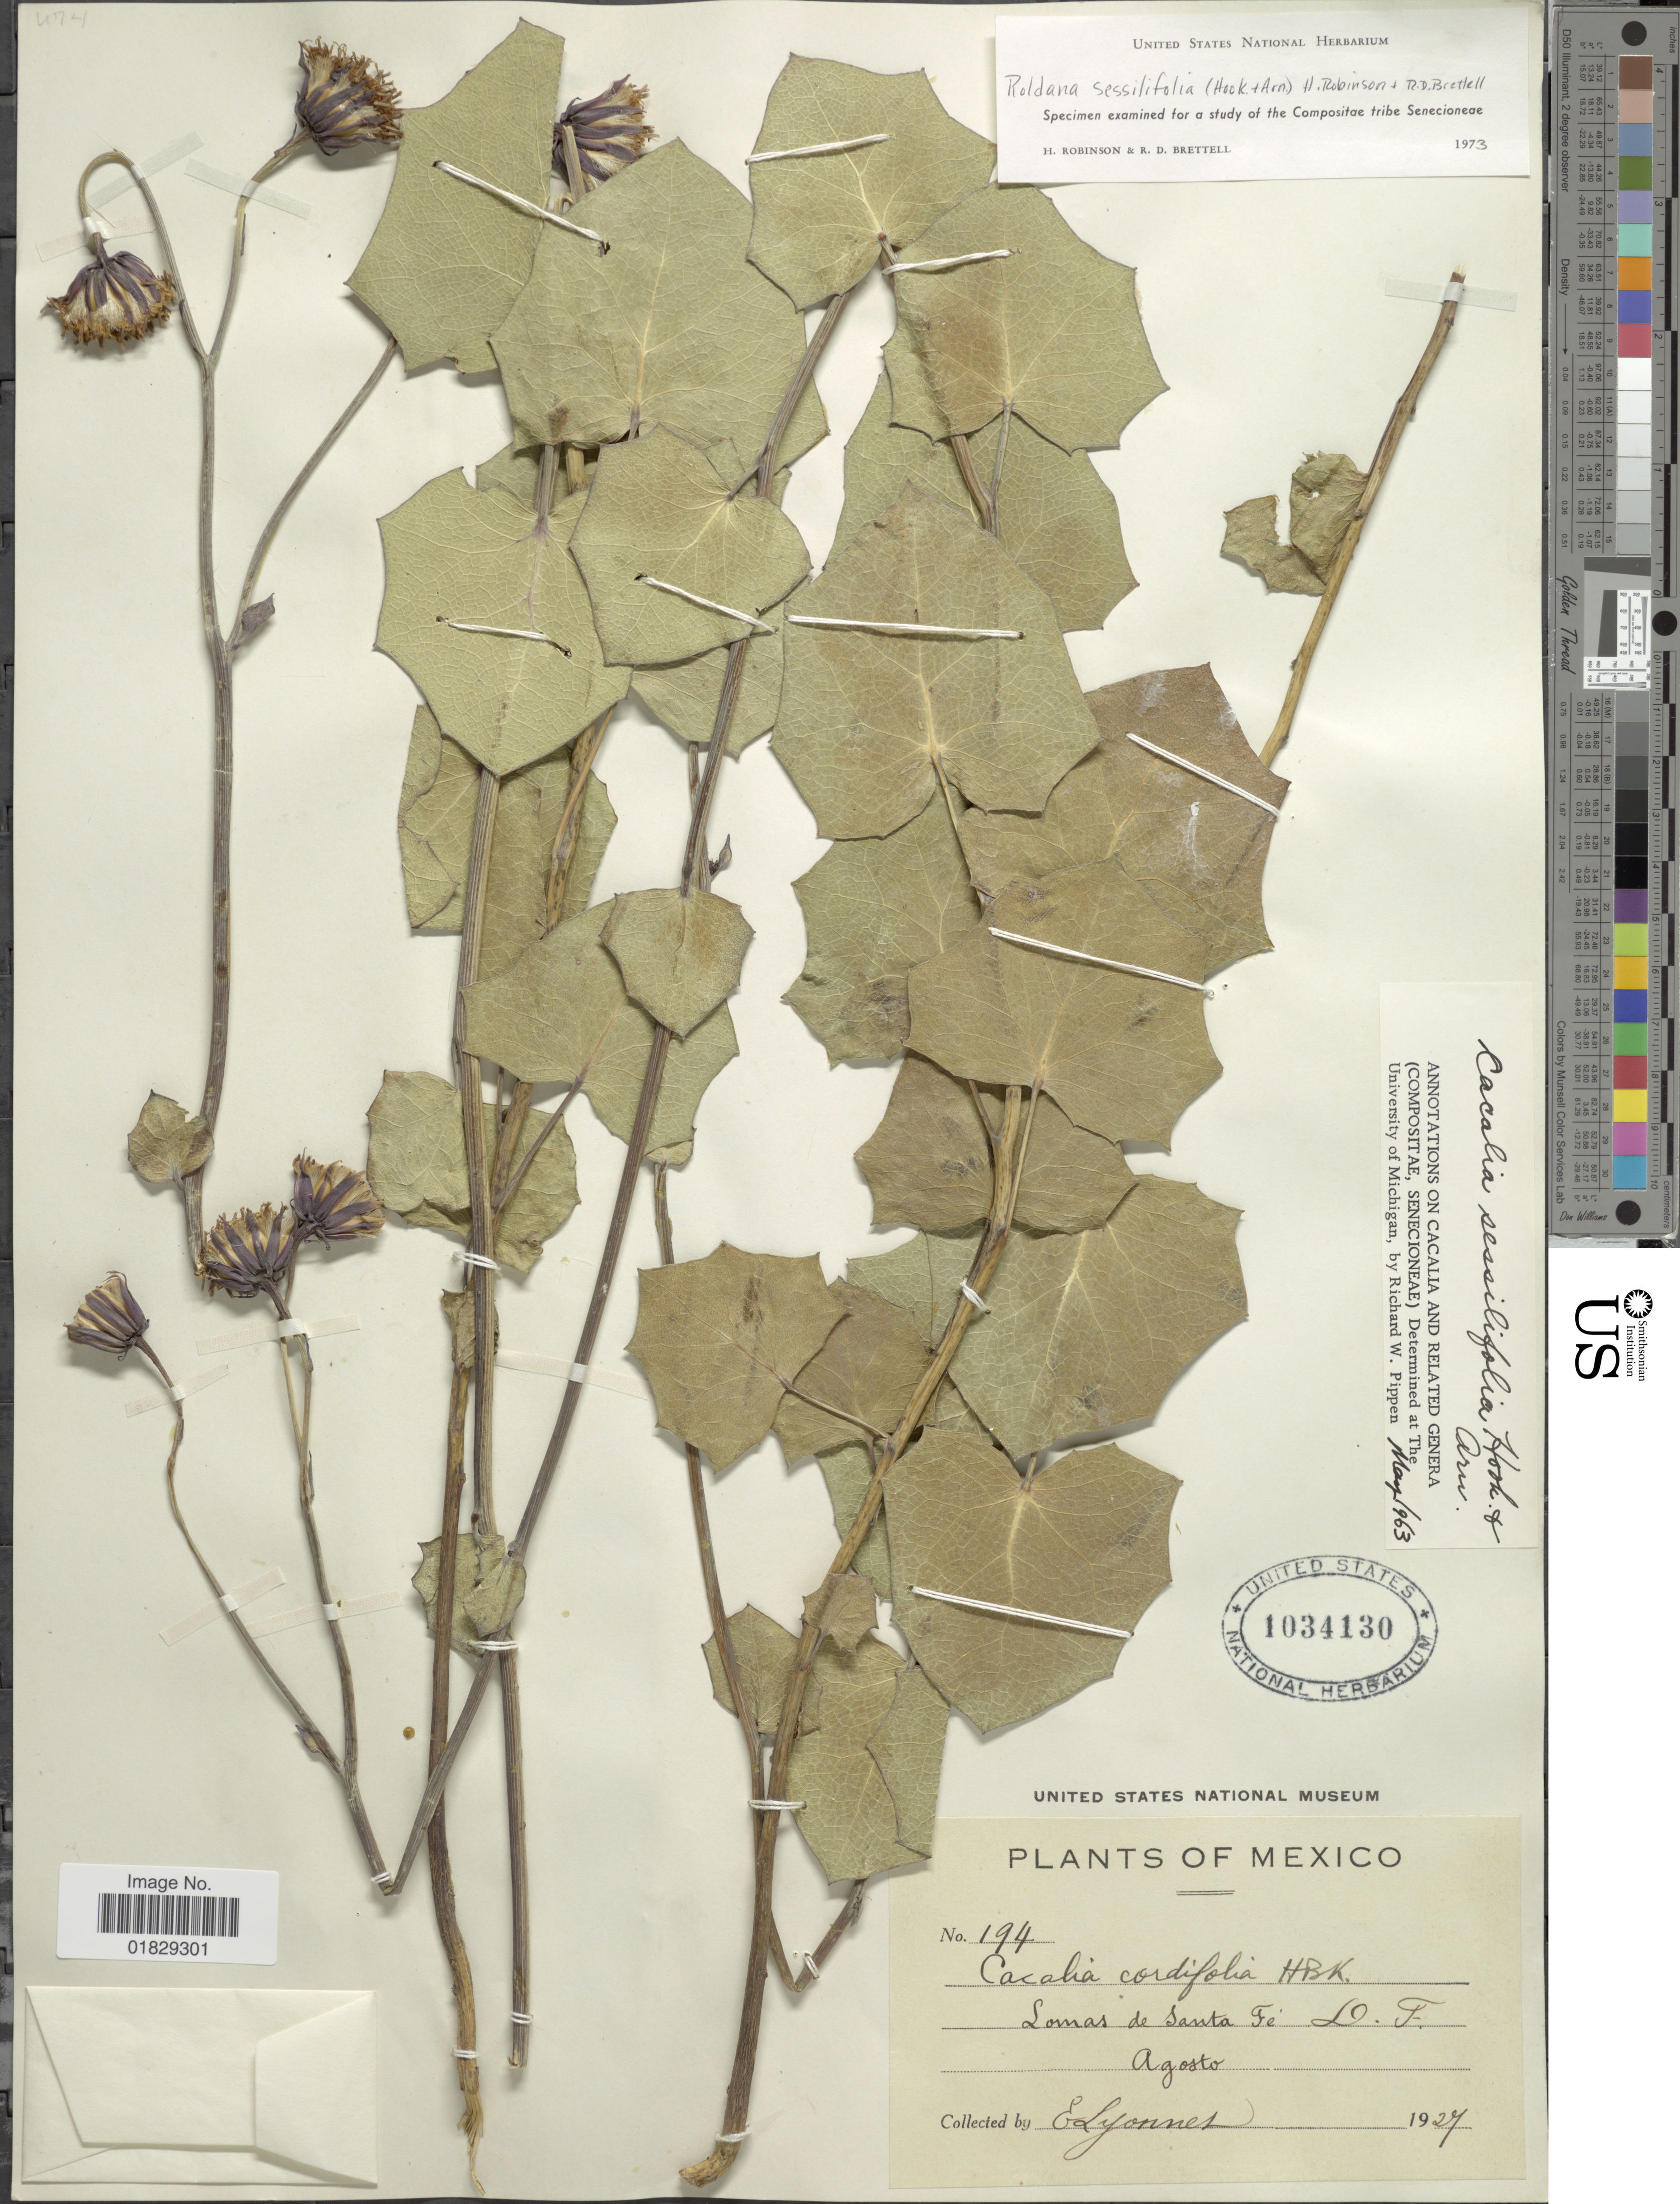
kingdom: Plantae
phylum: Tracheophyta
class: Magnoliopsida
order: Asterales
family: Asteraceae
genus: Roldana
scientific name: Roldana sessilifolia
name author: (Hook.) H. Rob. & Brettell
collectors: E. Lyonnet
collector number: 194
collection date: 1927-08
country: Mexico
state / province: Distrito Federal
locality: Lomas de Santa Fé, D.F.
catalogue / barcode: US 1034130